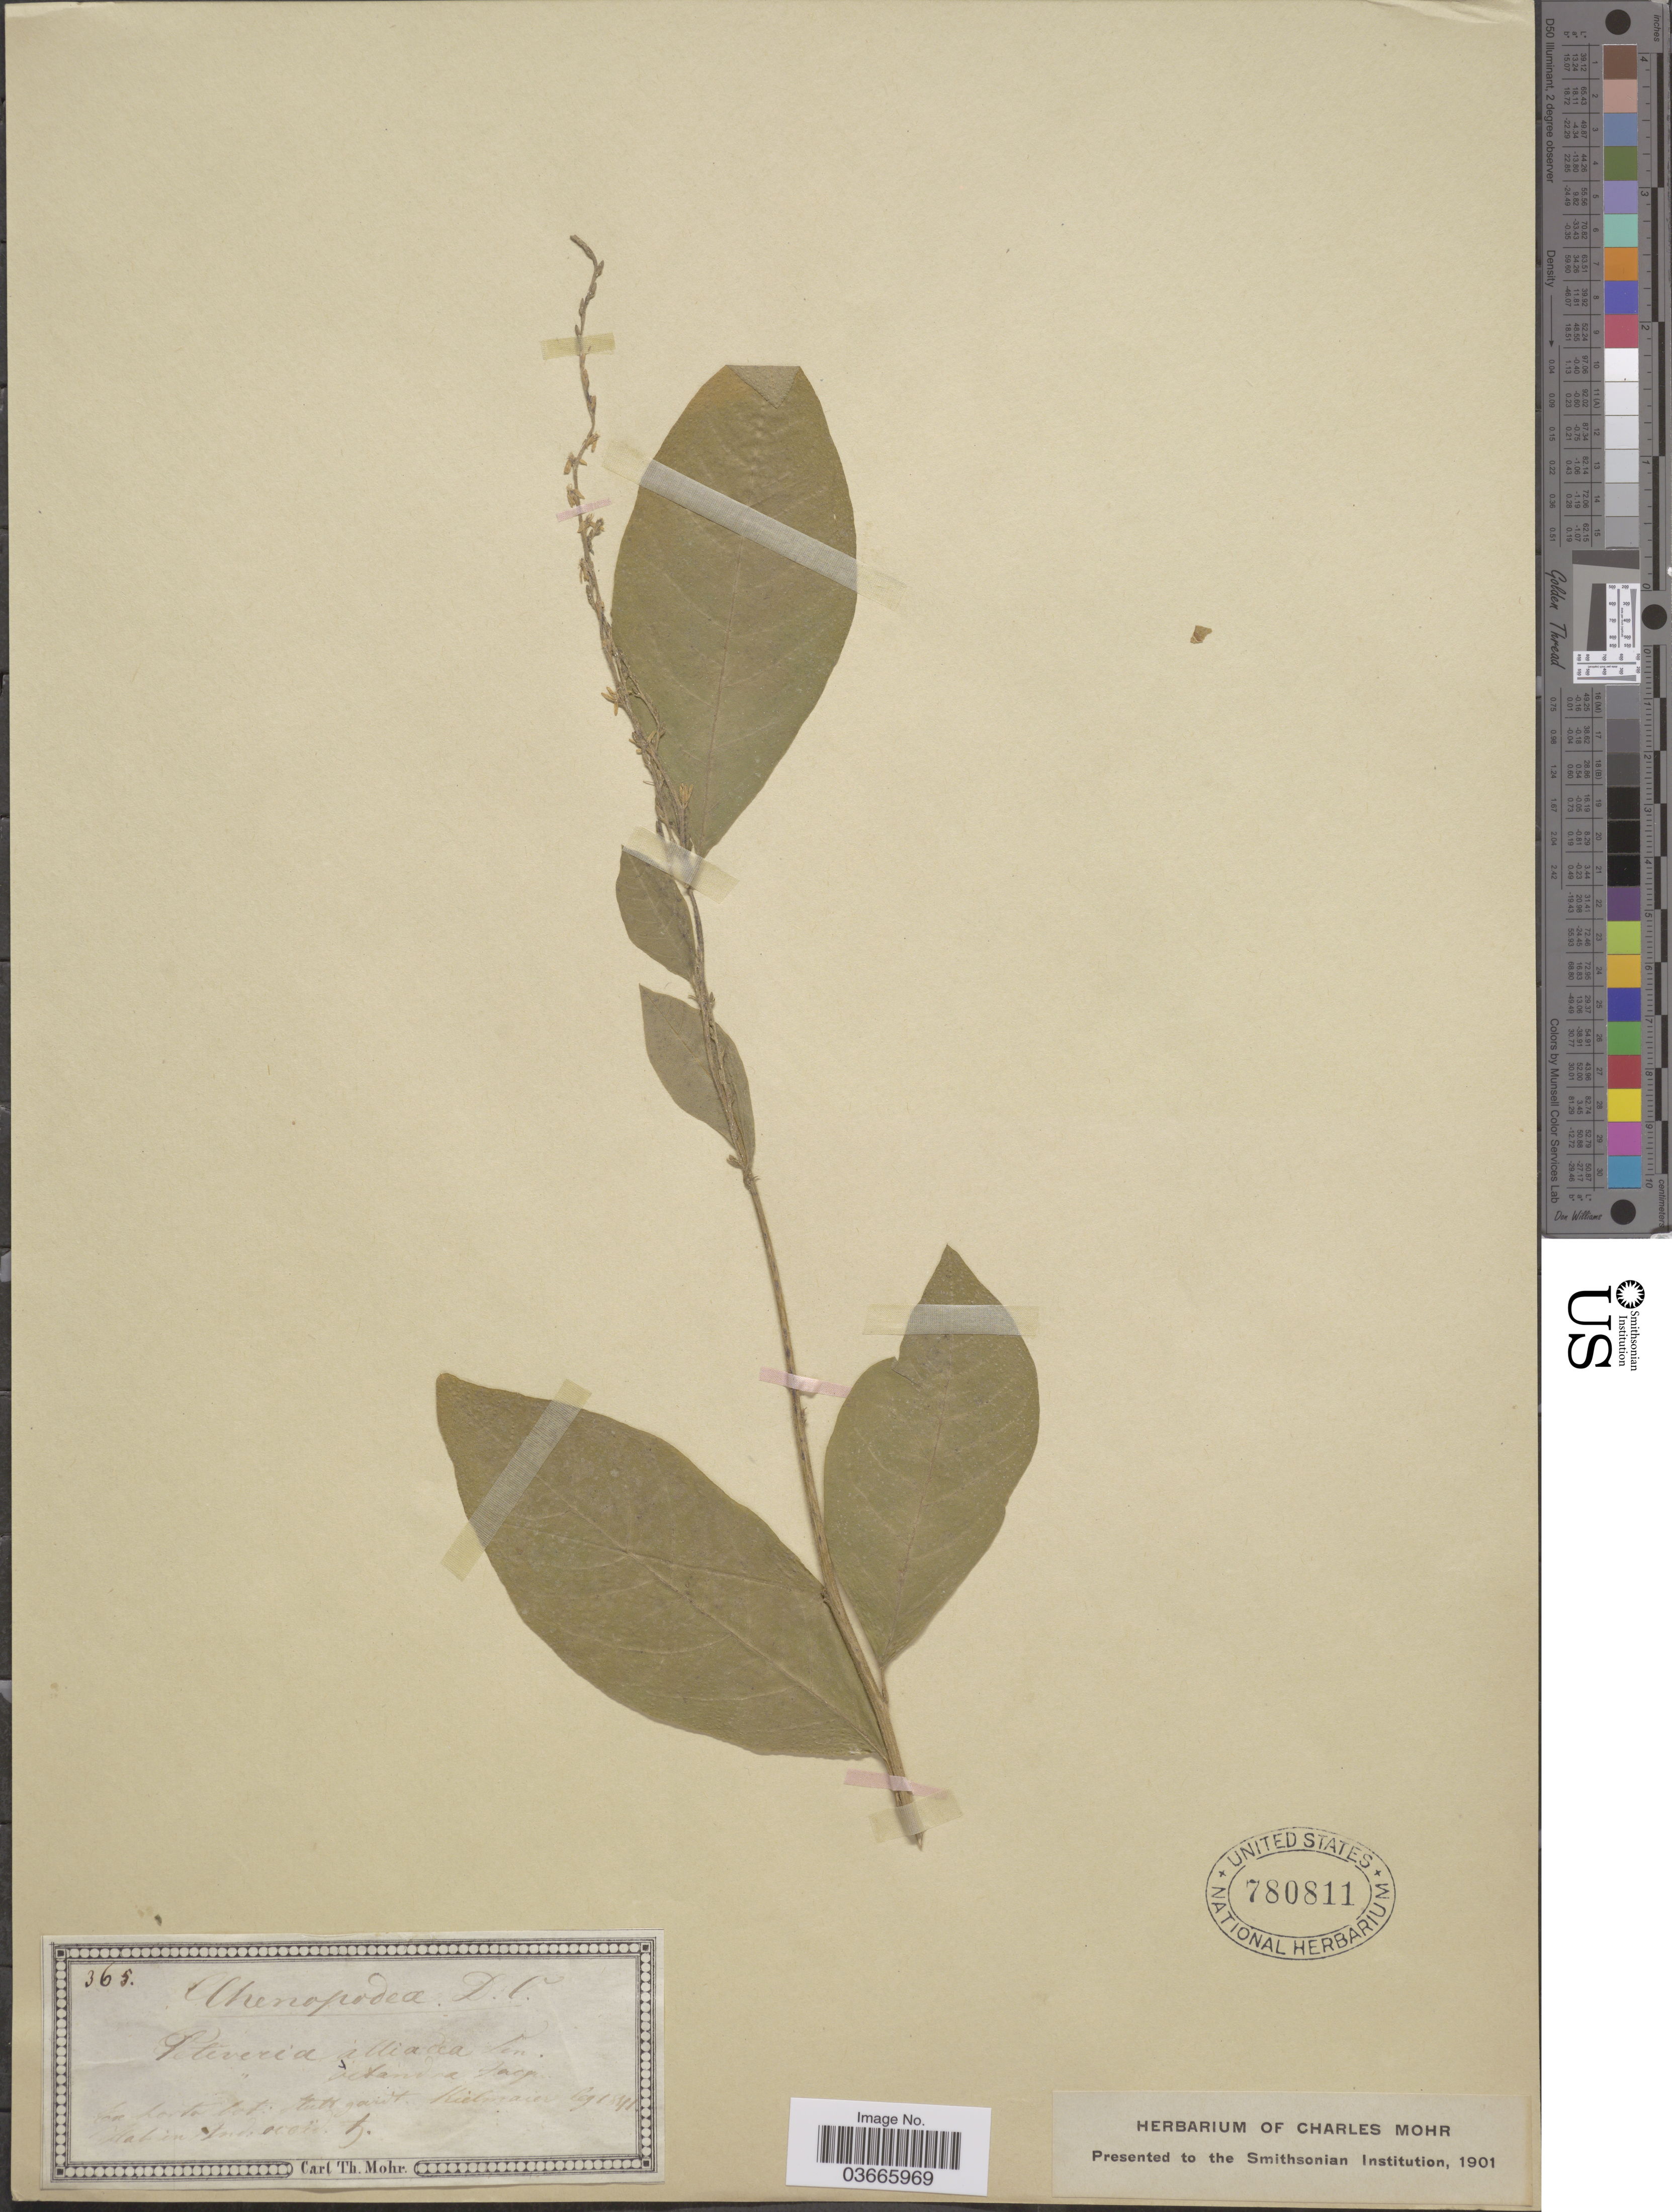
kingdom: Plantae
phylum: Tracheophyta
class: Magnoliopsida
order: Caryophyllales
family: Phytolaccaceae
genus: Petiveria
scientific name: Petiveria alliacea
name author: L.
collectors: Kielmaier, --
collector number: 365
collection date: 1841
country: Germany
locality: In horto. bot. Stuttgardt.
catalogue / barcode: US 780811